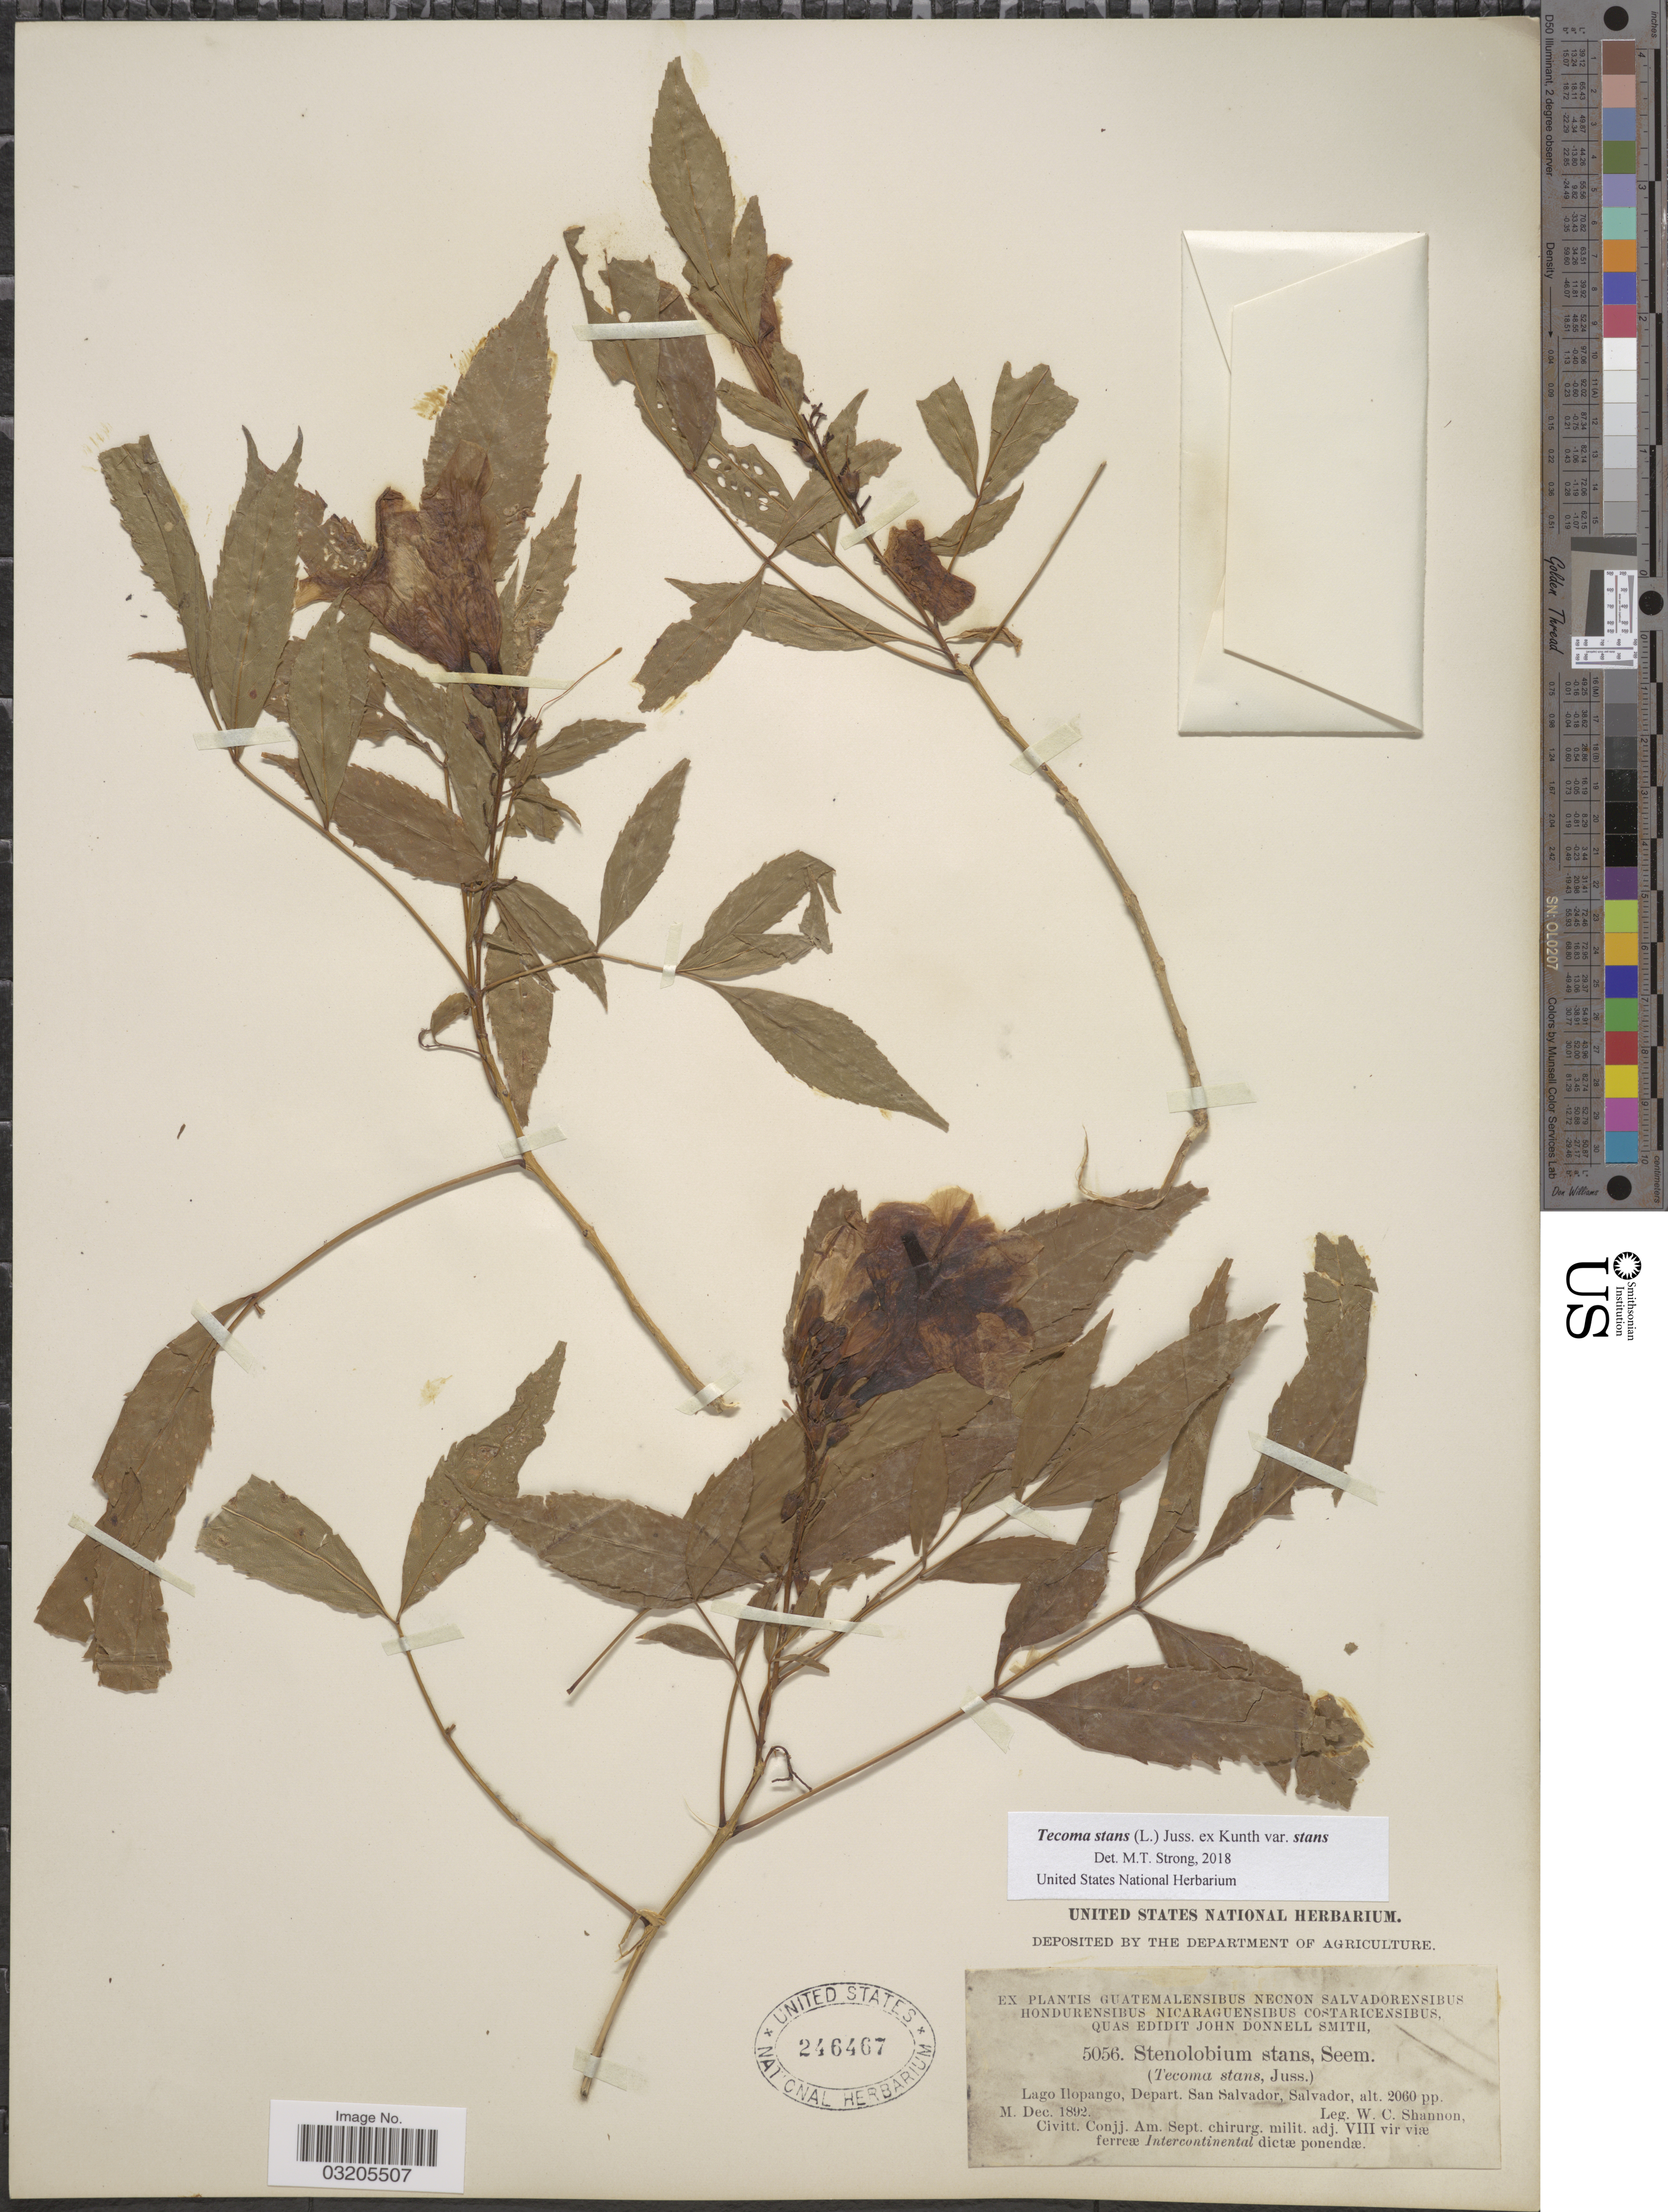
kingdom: Plantae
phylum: Tracheophyta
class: Magnoliopsida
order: Lamiales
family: Bignoniaceae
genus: Tecoma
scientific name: Tecoma stans var. stans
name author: (L.) Juss. ex Kunth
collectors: W. C. Shannon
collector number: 5056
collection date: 1892-12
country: El Salvador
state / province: San Salvador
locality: Lago Ilopango, Depart. San Salvador.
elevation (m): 628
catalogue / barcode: US 246467